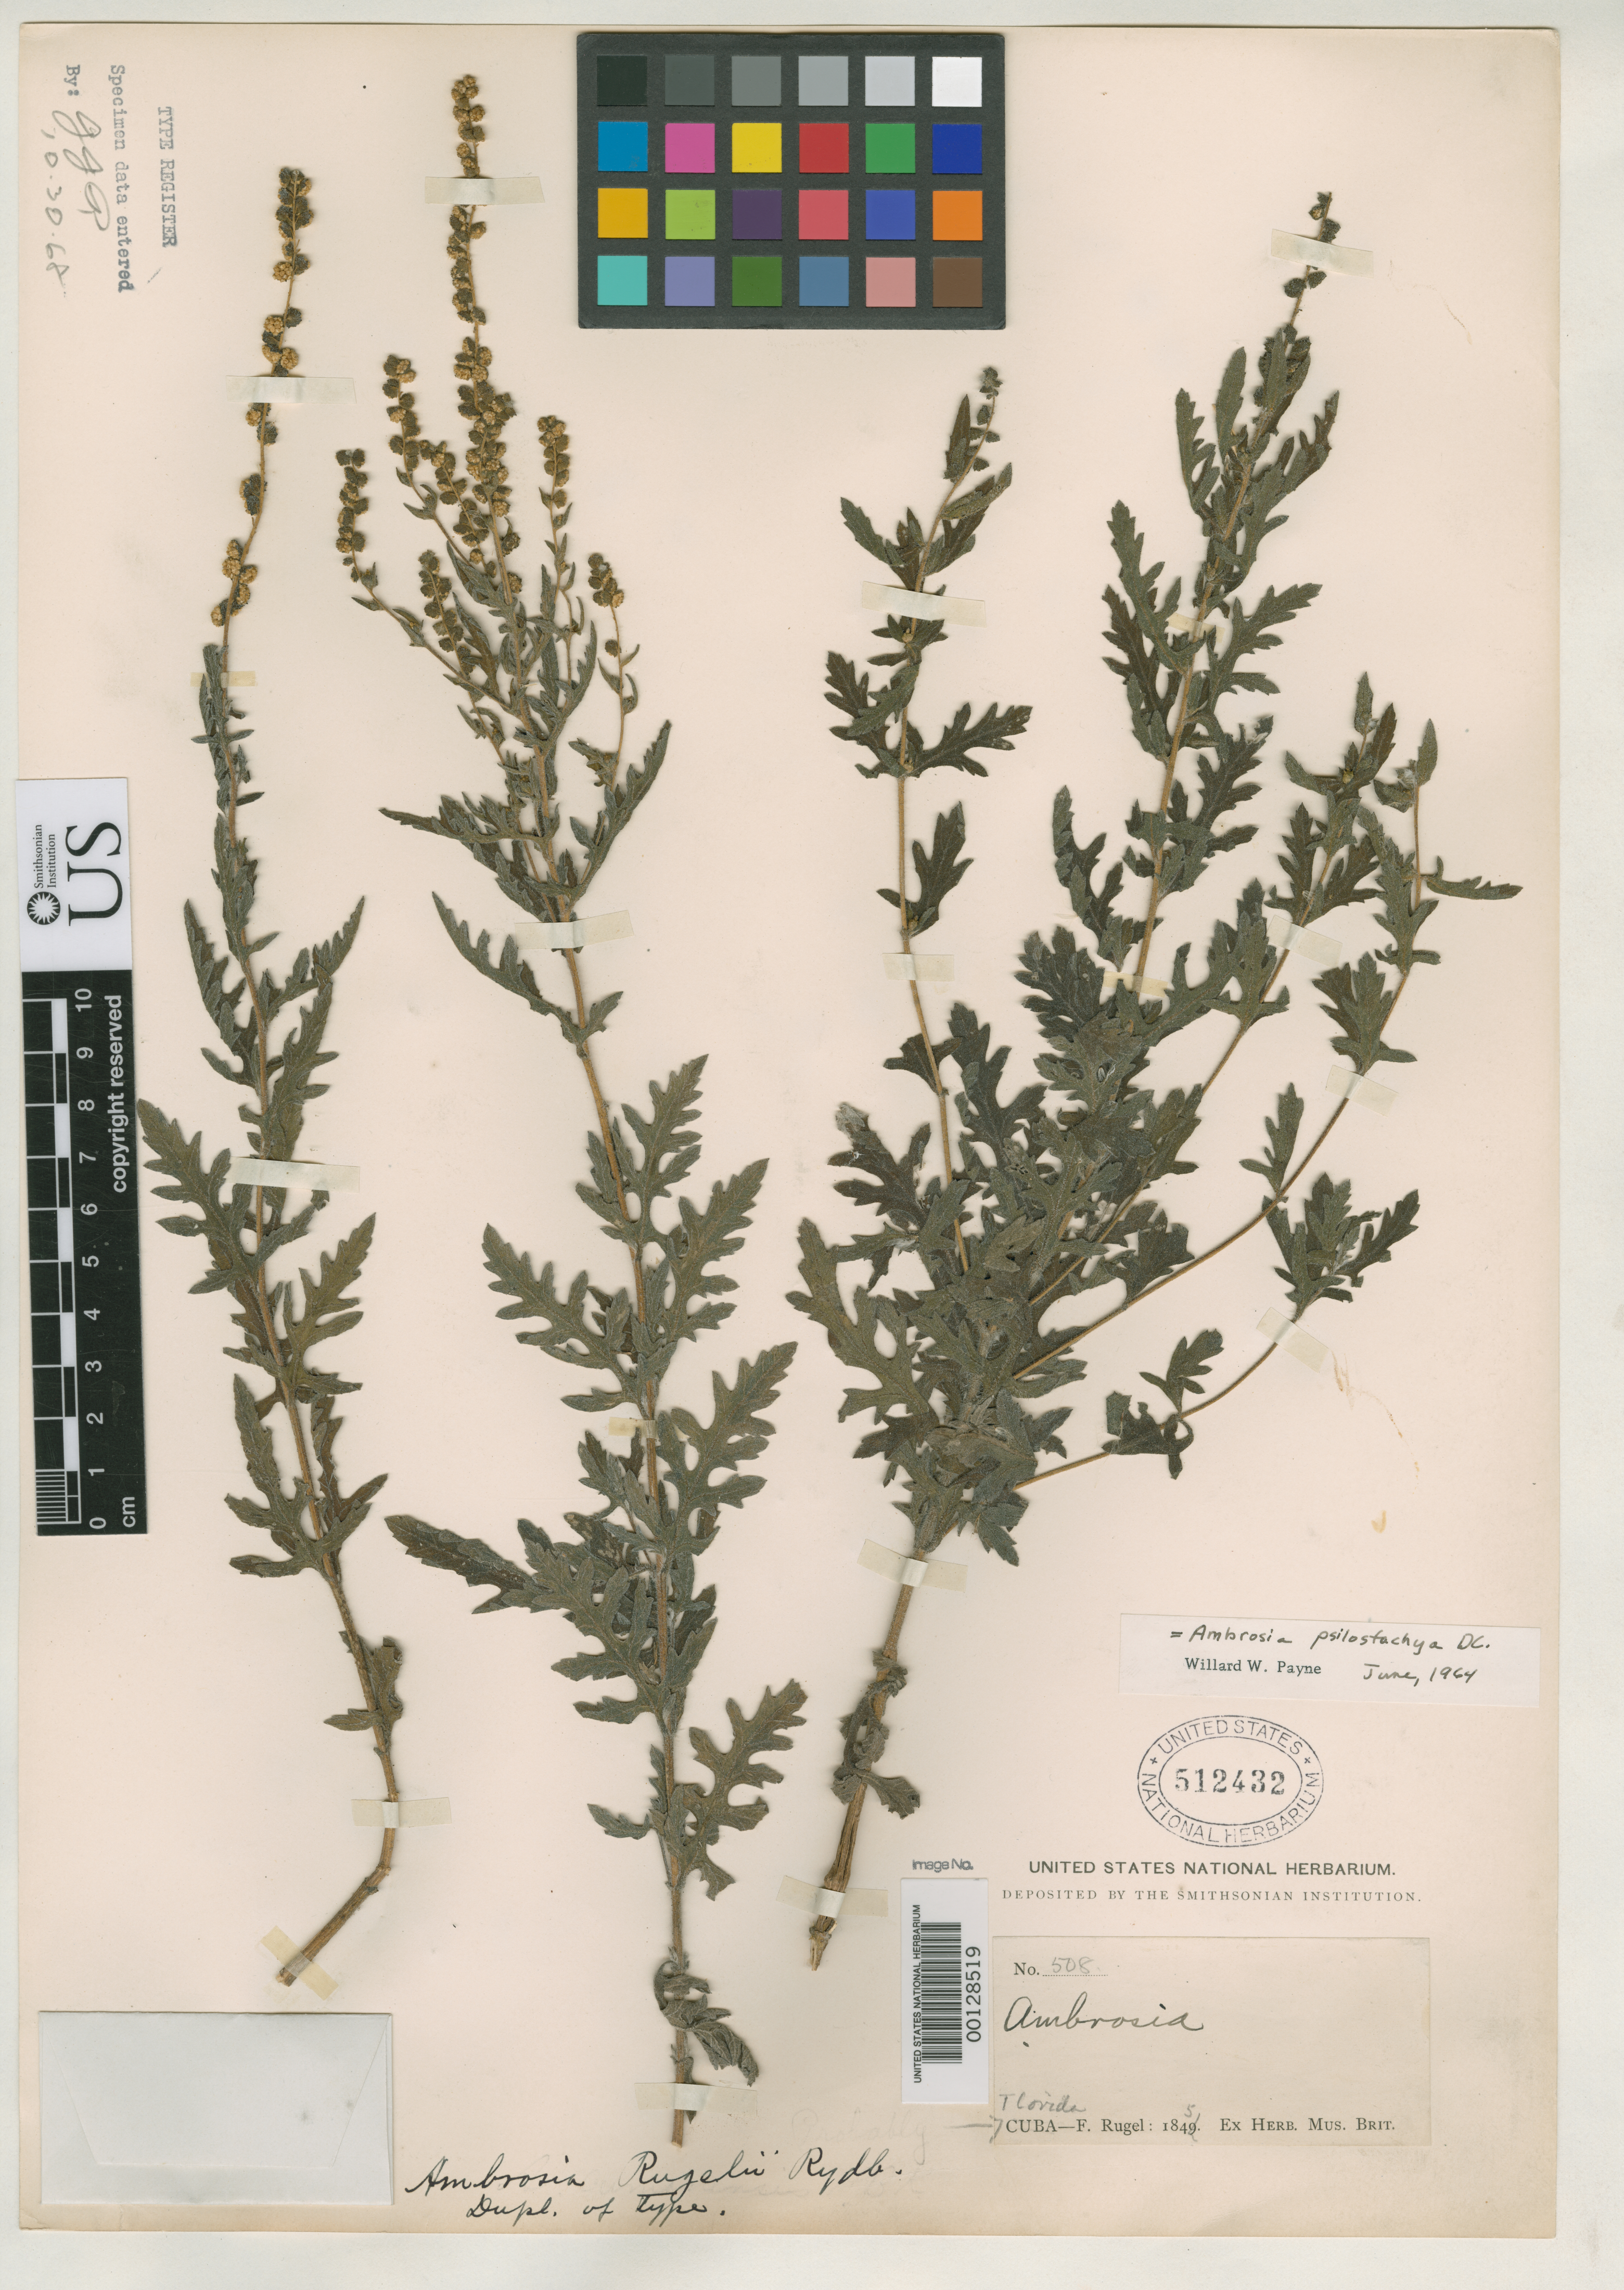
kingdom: Plantae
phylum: Tracheophyta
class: Magnoliopsida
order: Asterales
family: Asteraceae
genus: Ambrosia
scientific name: Ambrosia rugelii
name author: Rydb.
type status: Isotype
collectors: F. Rugel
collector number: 508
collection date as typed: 1845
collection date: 1845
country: Cuba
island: Greater Antilles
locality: Florida.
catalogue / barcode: US 512432